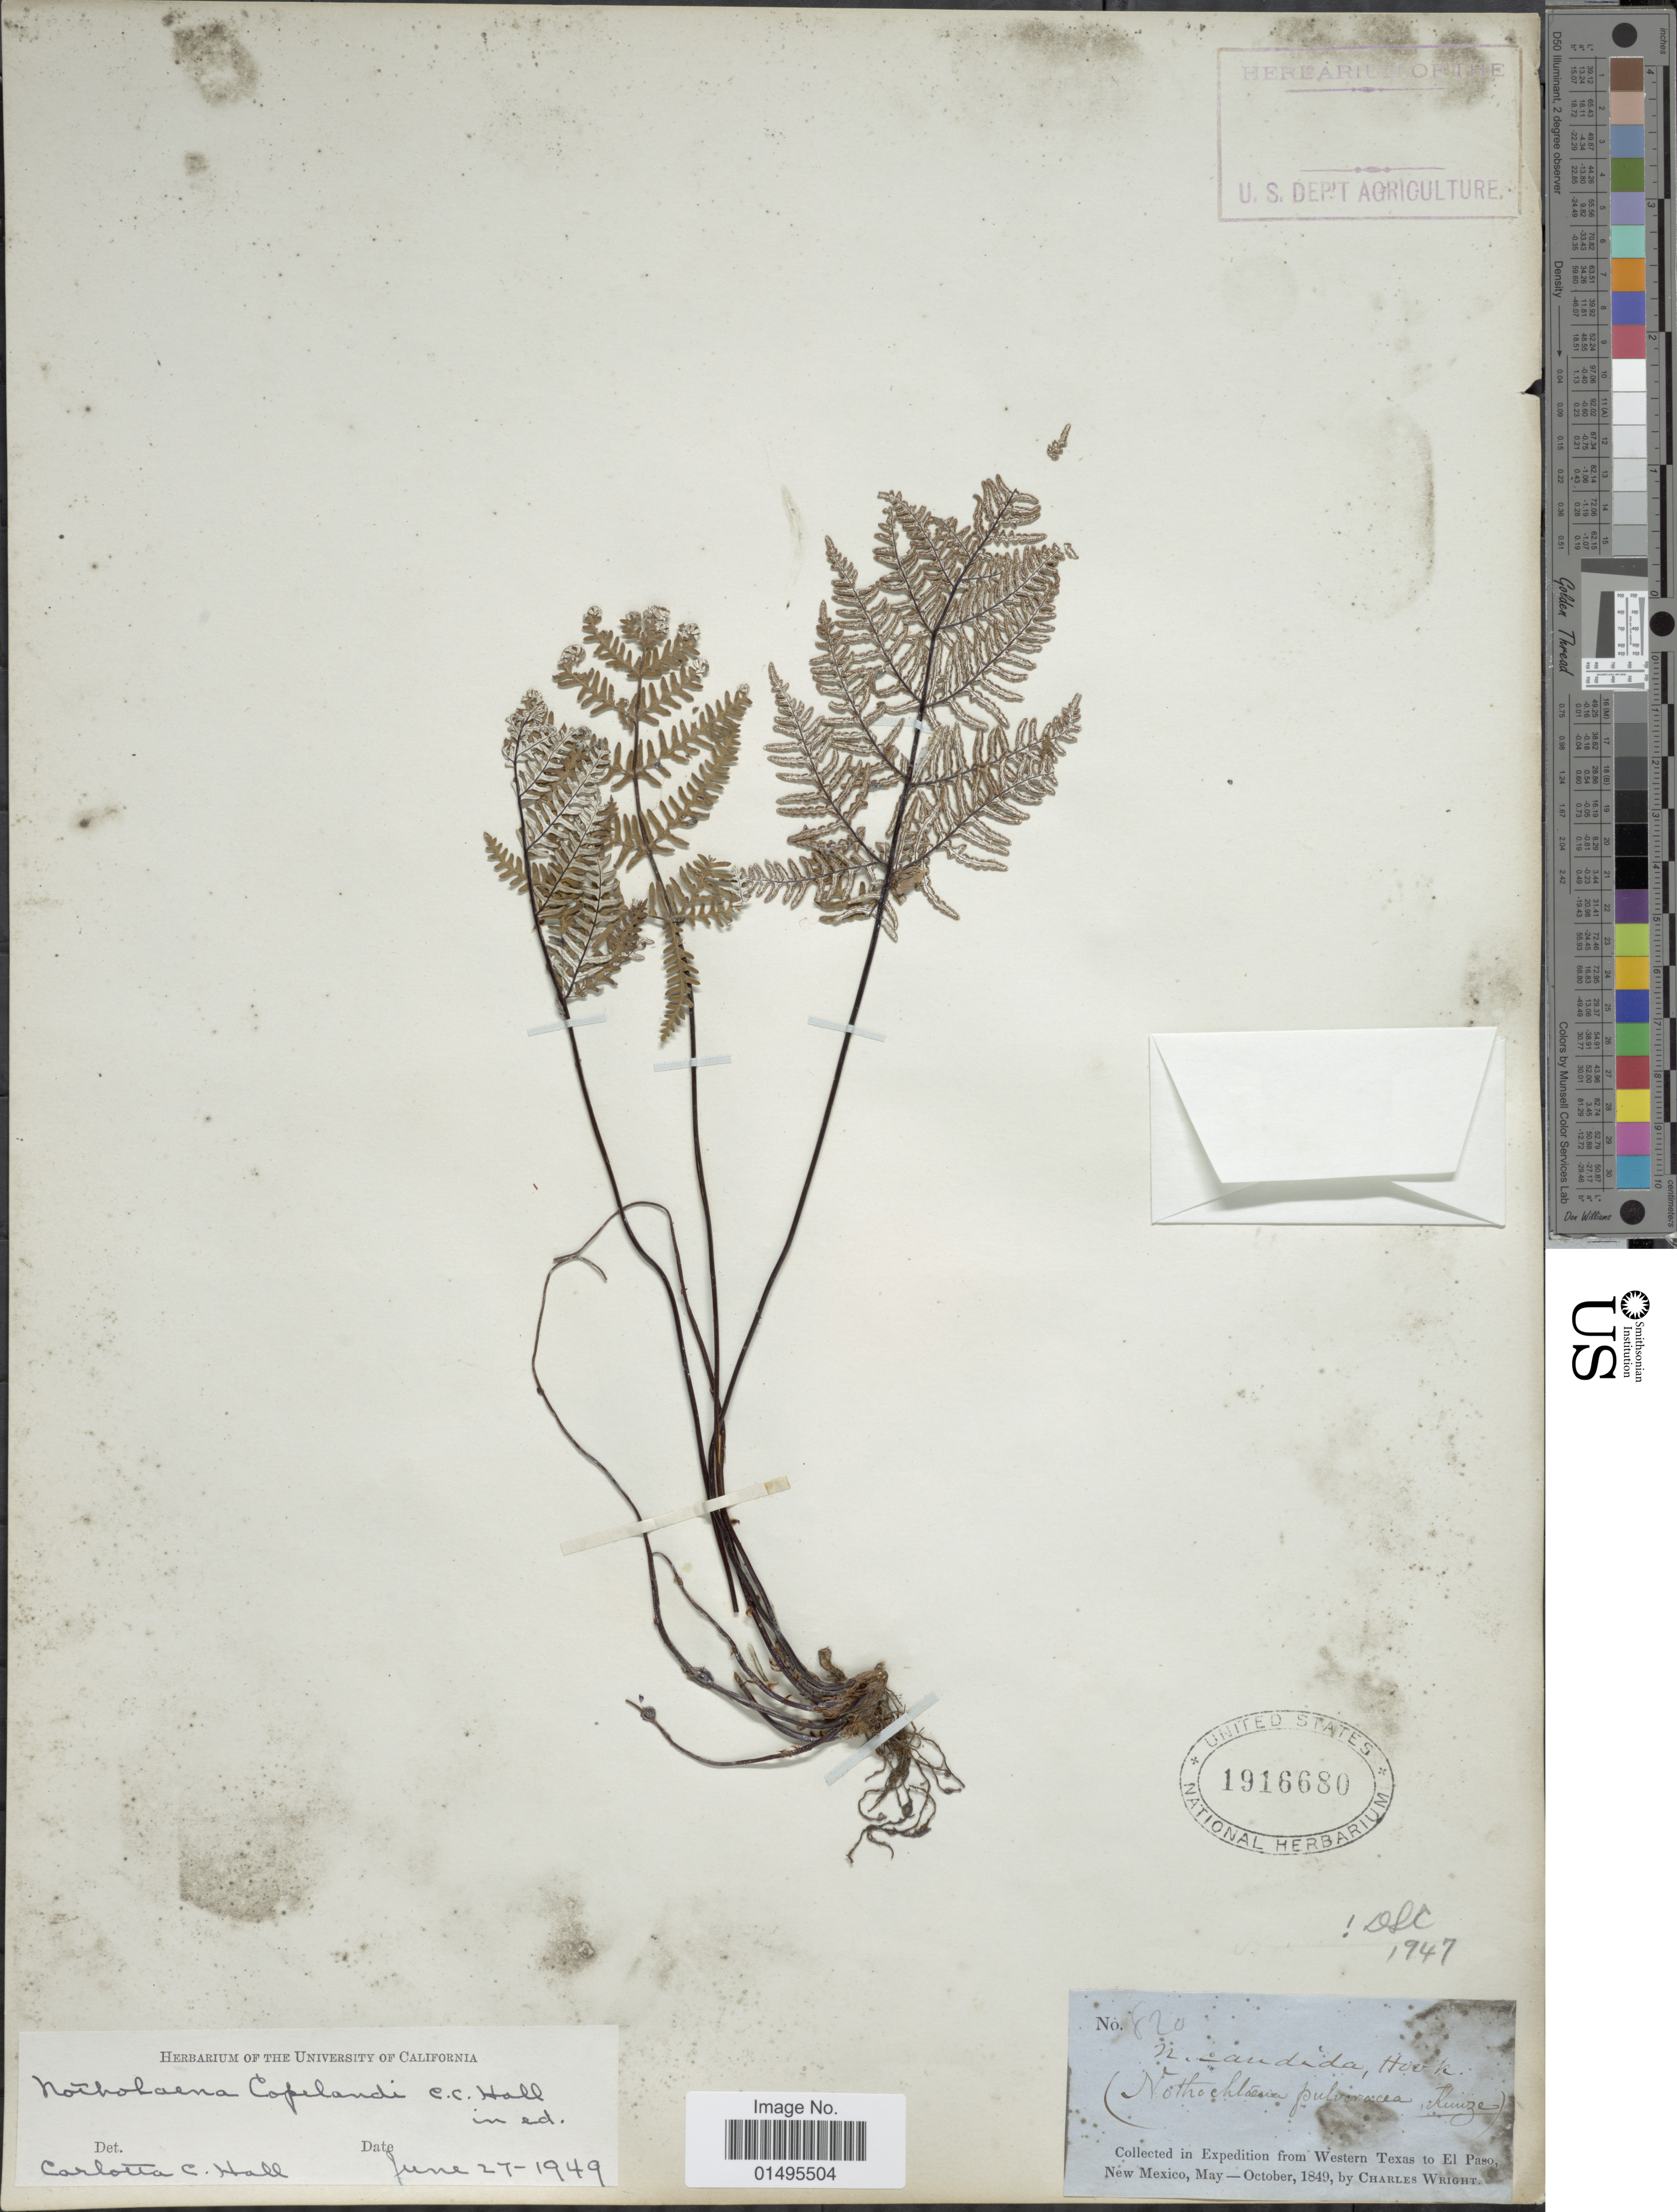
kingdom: Plantae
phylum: Tracheophyta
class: Polypodiopsida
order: Polypodiales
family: Pteridaceae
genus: Notholaena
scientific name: Notholaena candida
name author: (M. Martens) Hook.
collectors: C. Wright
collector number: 820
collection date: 1849-05/1849-10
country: United States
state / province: New Mexico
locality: Western Texas to El Paso, New Mexico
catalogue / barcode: US 1916680